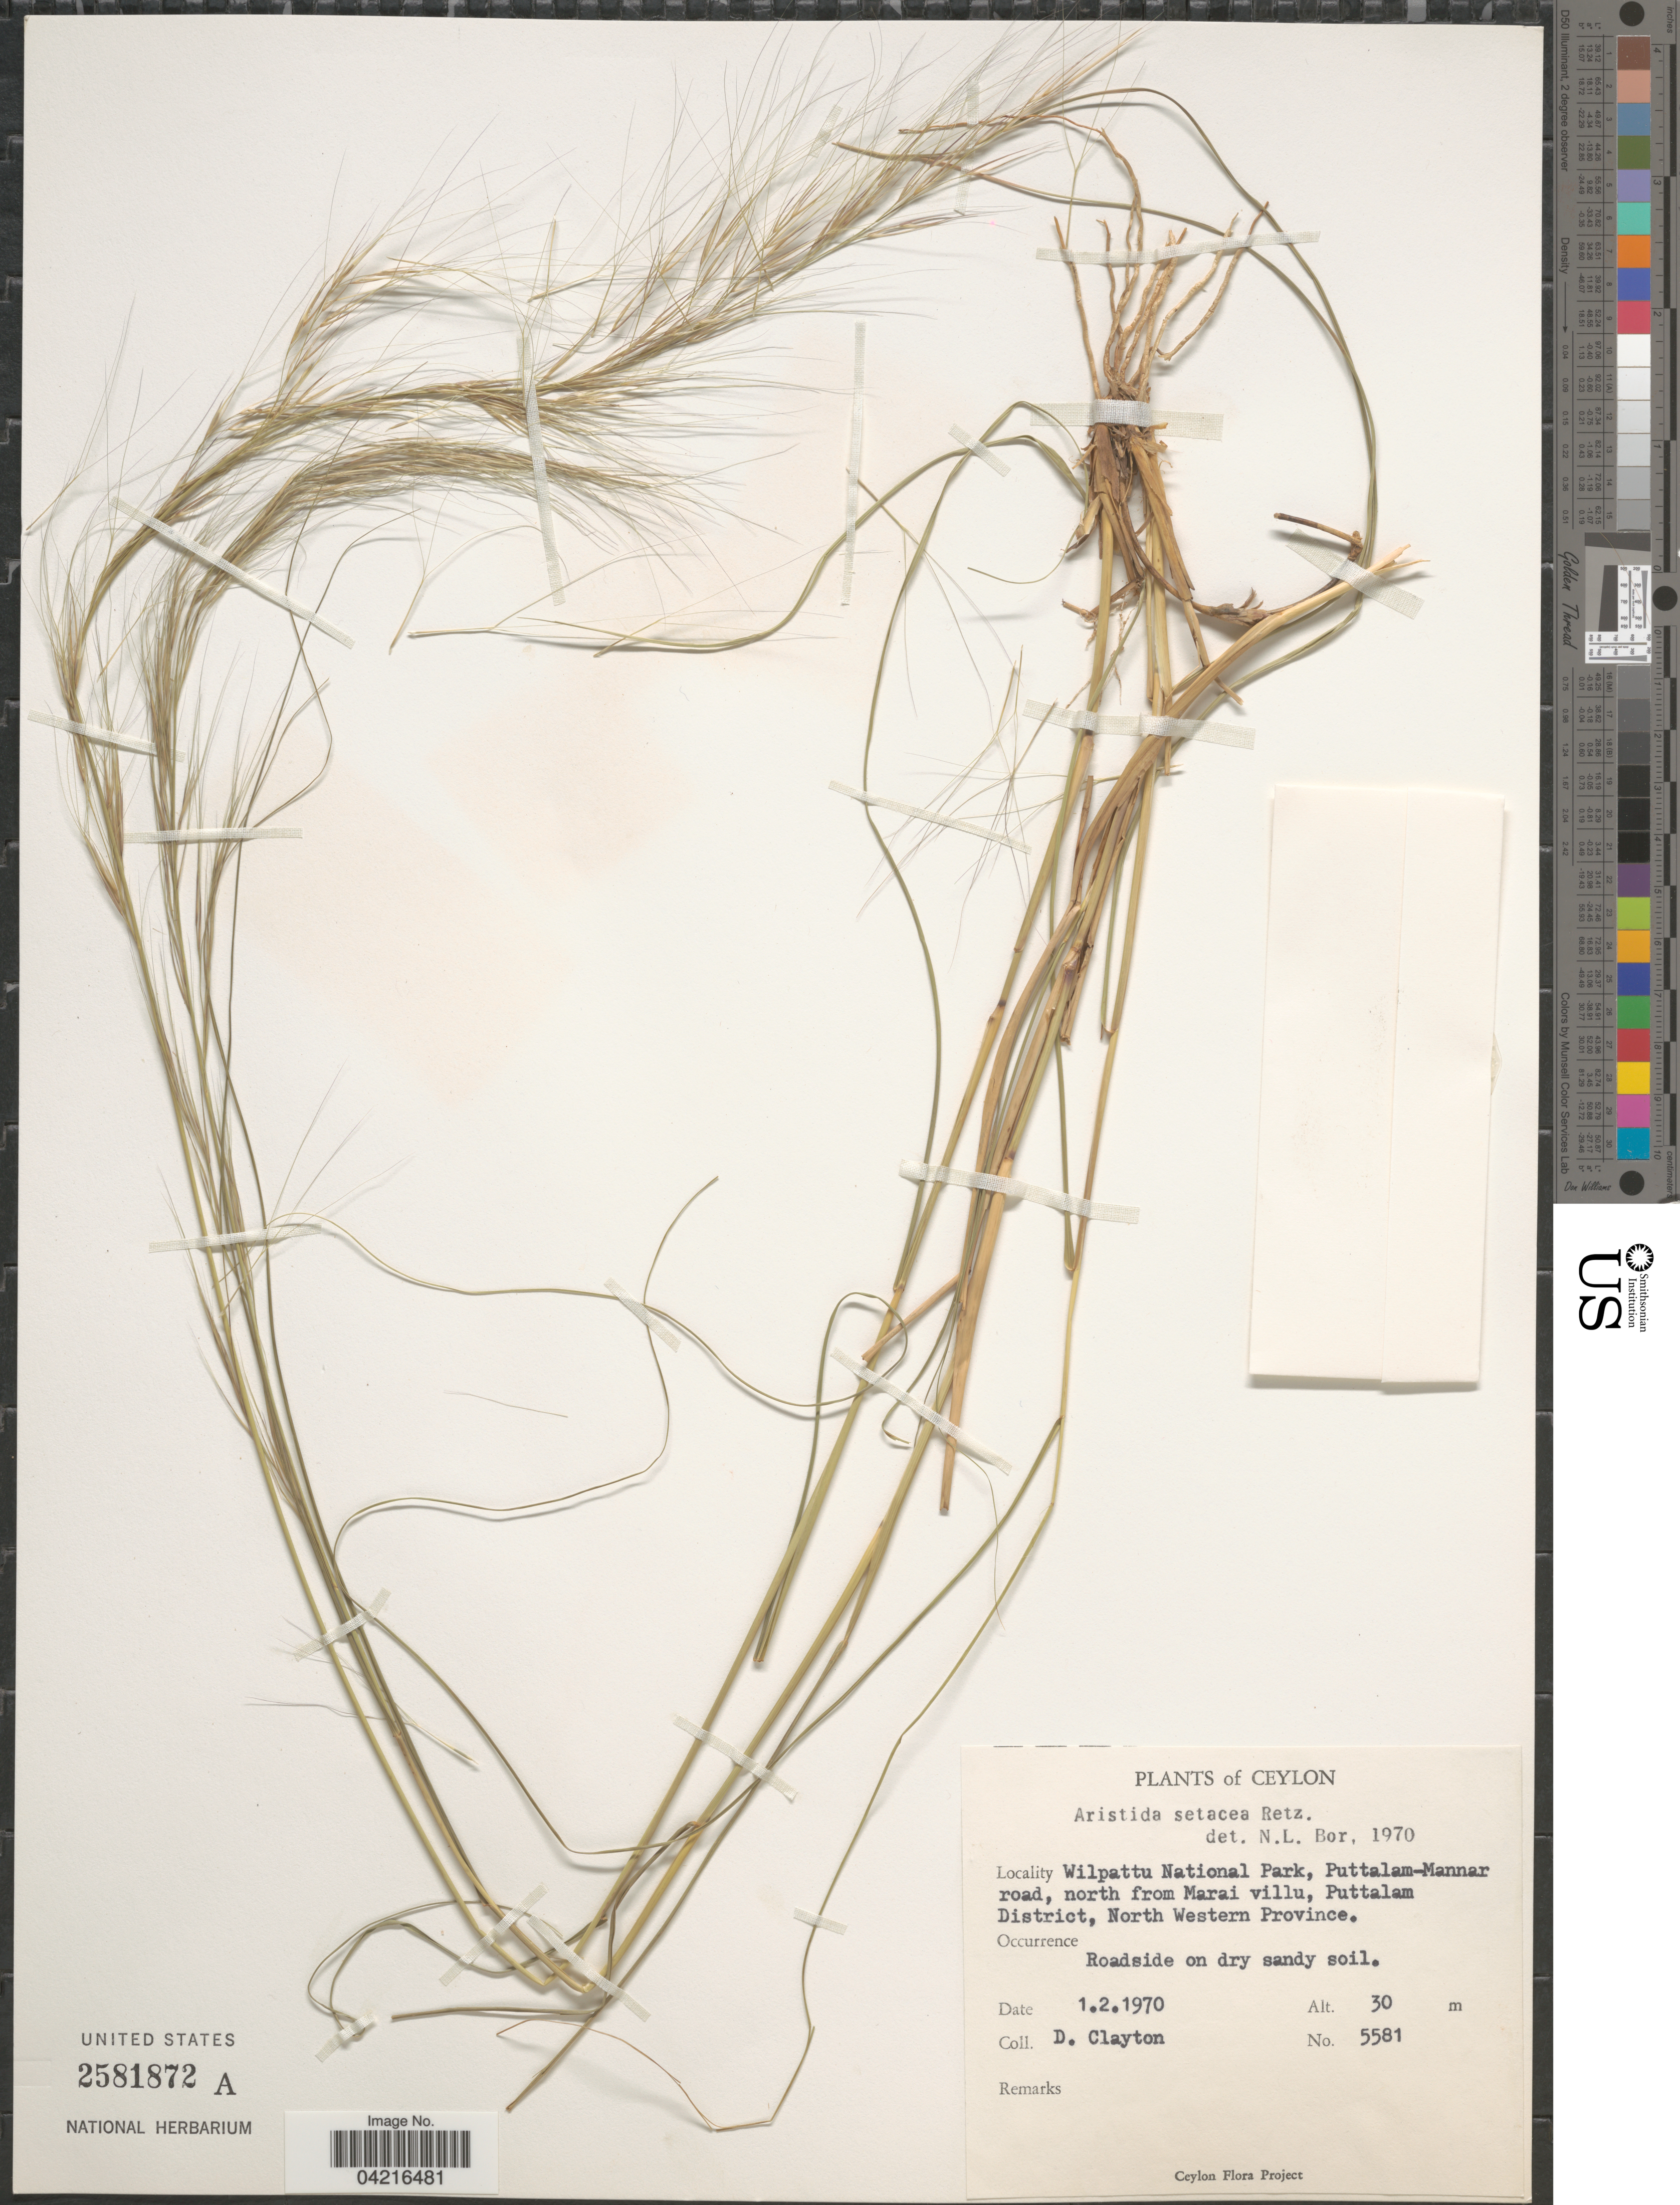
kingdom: Plantae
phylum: Tracheophyta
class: Liliopsida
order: Poales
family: Poaceae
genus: Aristida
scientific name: Aristida setacea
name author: Retz.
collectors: D. Clayton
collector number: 5581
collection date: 1970-02-01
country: Sri Lanka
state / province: North Western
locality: Ceylon. Wilpattu National Park, Puttalam-Mannar road, north from Marai villu, Puttalam District.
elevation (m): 30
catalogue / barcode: US 2581872A